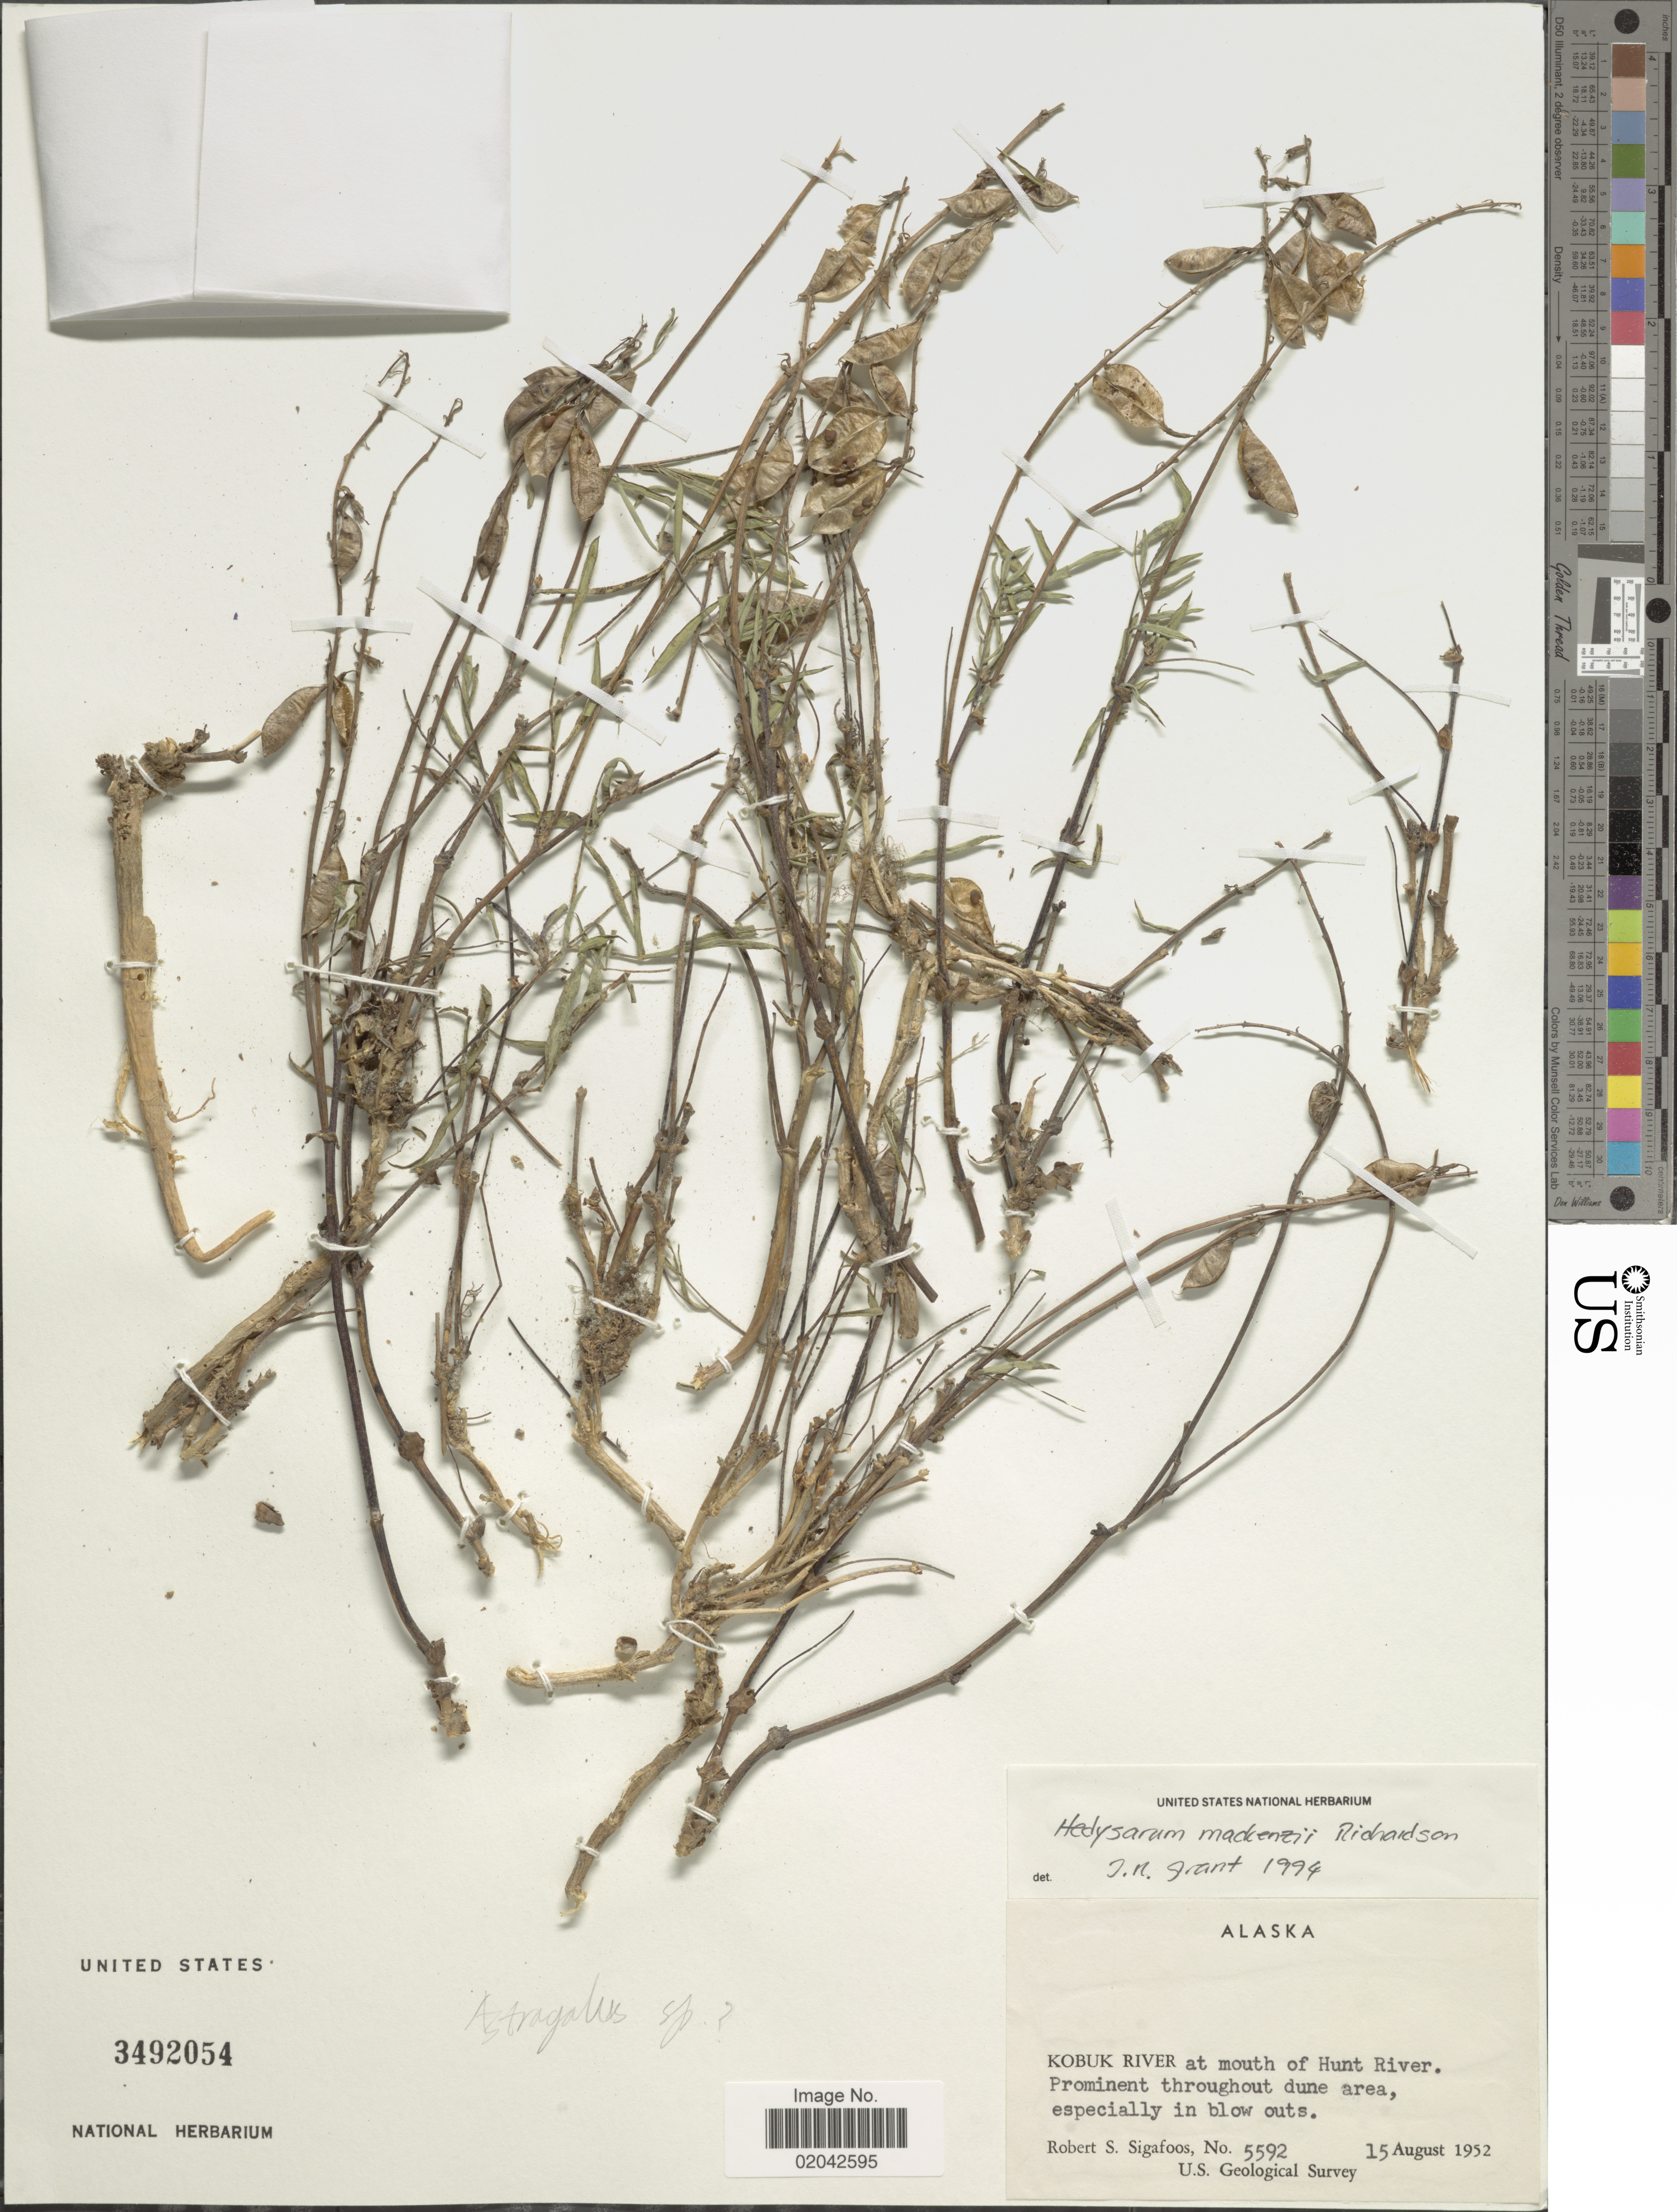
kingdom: Plantae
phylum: Tracheophyta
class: Magnoliopsida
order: Fabales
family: Fabaceae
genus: Hedysarum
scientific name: Hedysarum mackenziei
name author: Richardson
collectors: S. S. R. Bennet & R. Sigafoos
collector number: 5592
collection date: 1952-08-15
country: United States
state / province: Alaska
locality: Kobuk River at mouth of Hunt River.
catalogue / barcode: US 3492054